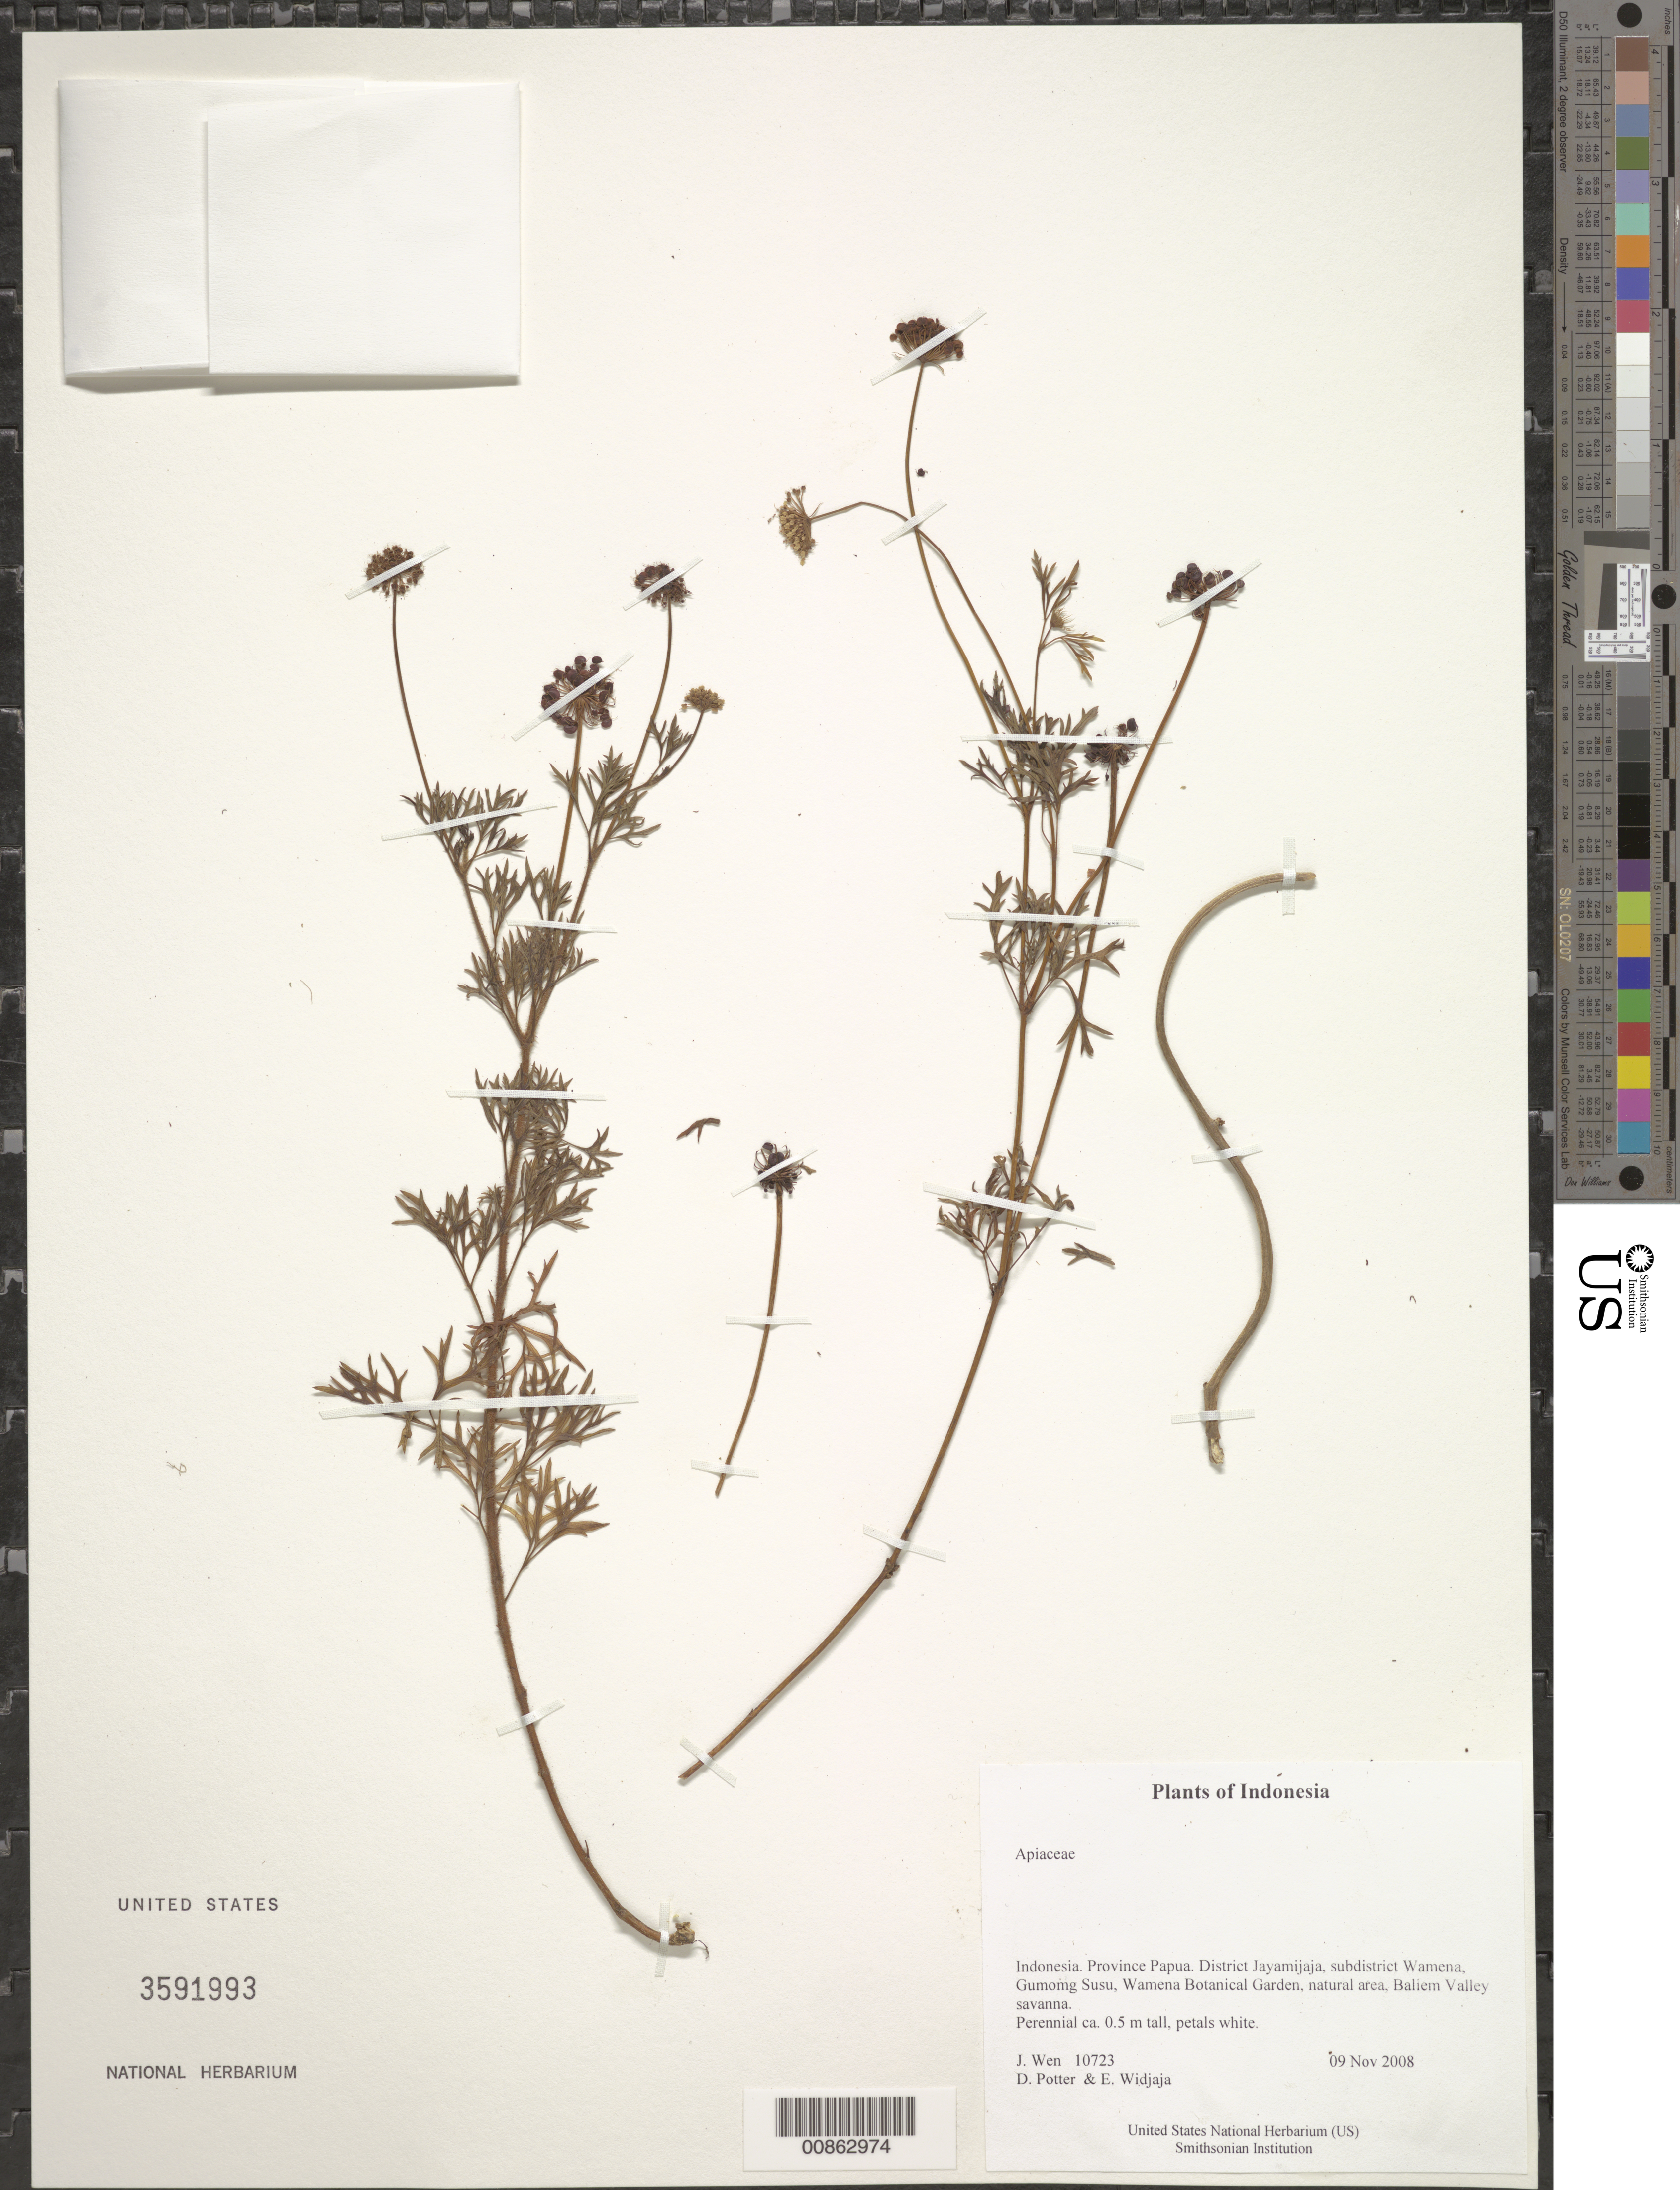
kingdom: Plantae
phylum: Tracheophyta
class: Magnoliopsida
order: Apiales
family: Apiaceae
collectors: J. Wen, D. Potter & E. A. Widjaja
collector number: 10723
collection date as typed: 09 Nov 2008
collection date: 2008-11-09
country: Indonesia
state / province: Papua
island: New Guinea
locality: District Jayamijaja, subdistrict Wamena, Gumomg Susu, Wamena Botanical Garden, natural area, Baliem Valley savanna. Irian Barat.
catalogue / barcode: US 3591993